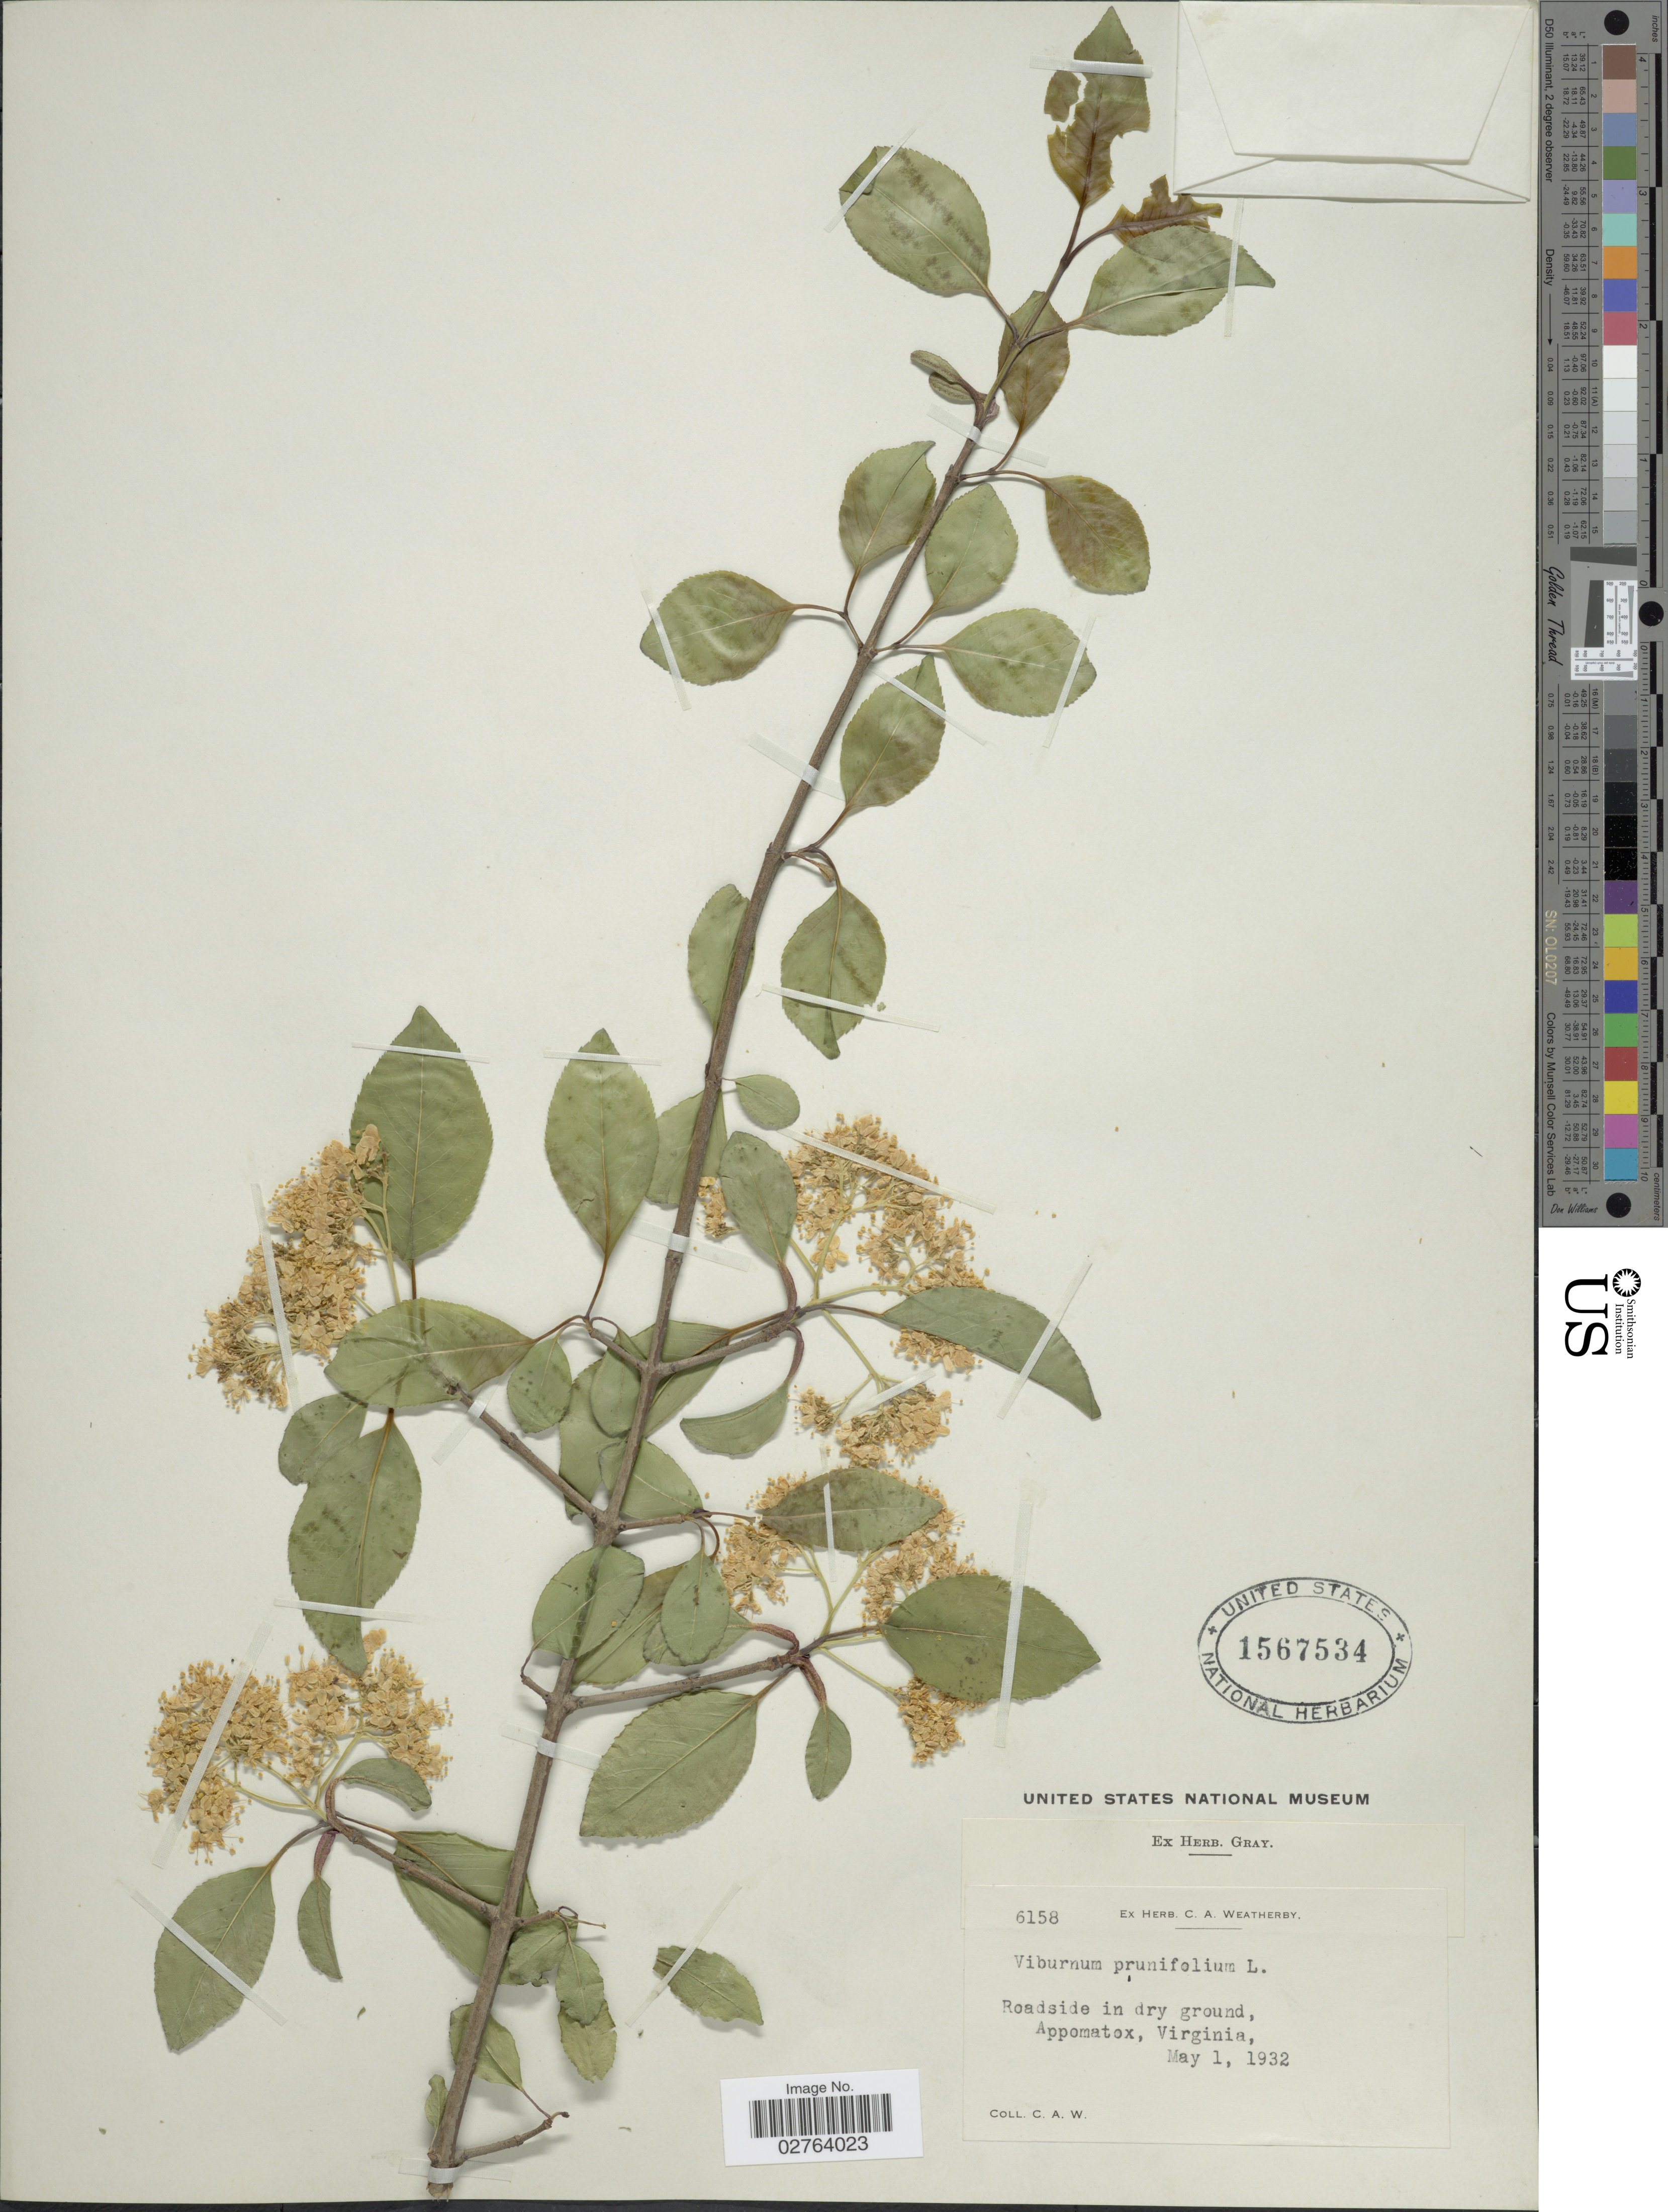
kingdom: Plantae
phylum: Tracheophyta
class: Magnoliopsida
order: Dipsacales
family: Viburnaceae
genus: Viburnum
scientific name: Viburnum prunifolium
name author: L.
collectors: C. A. Weatherby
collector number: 6158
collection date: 1932-05-01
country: United States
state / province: Virginia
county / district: Appomattox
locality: Appomattox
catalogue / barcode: US 1567534